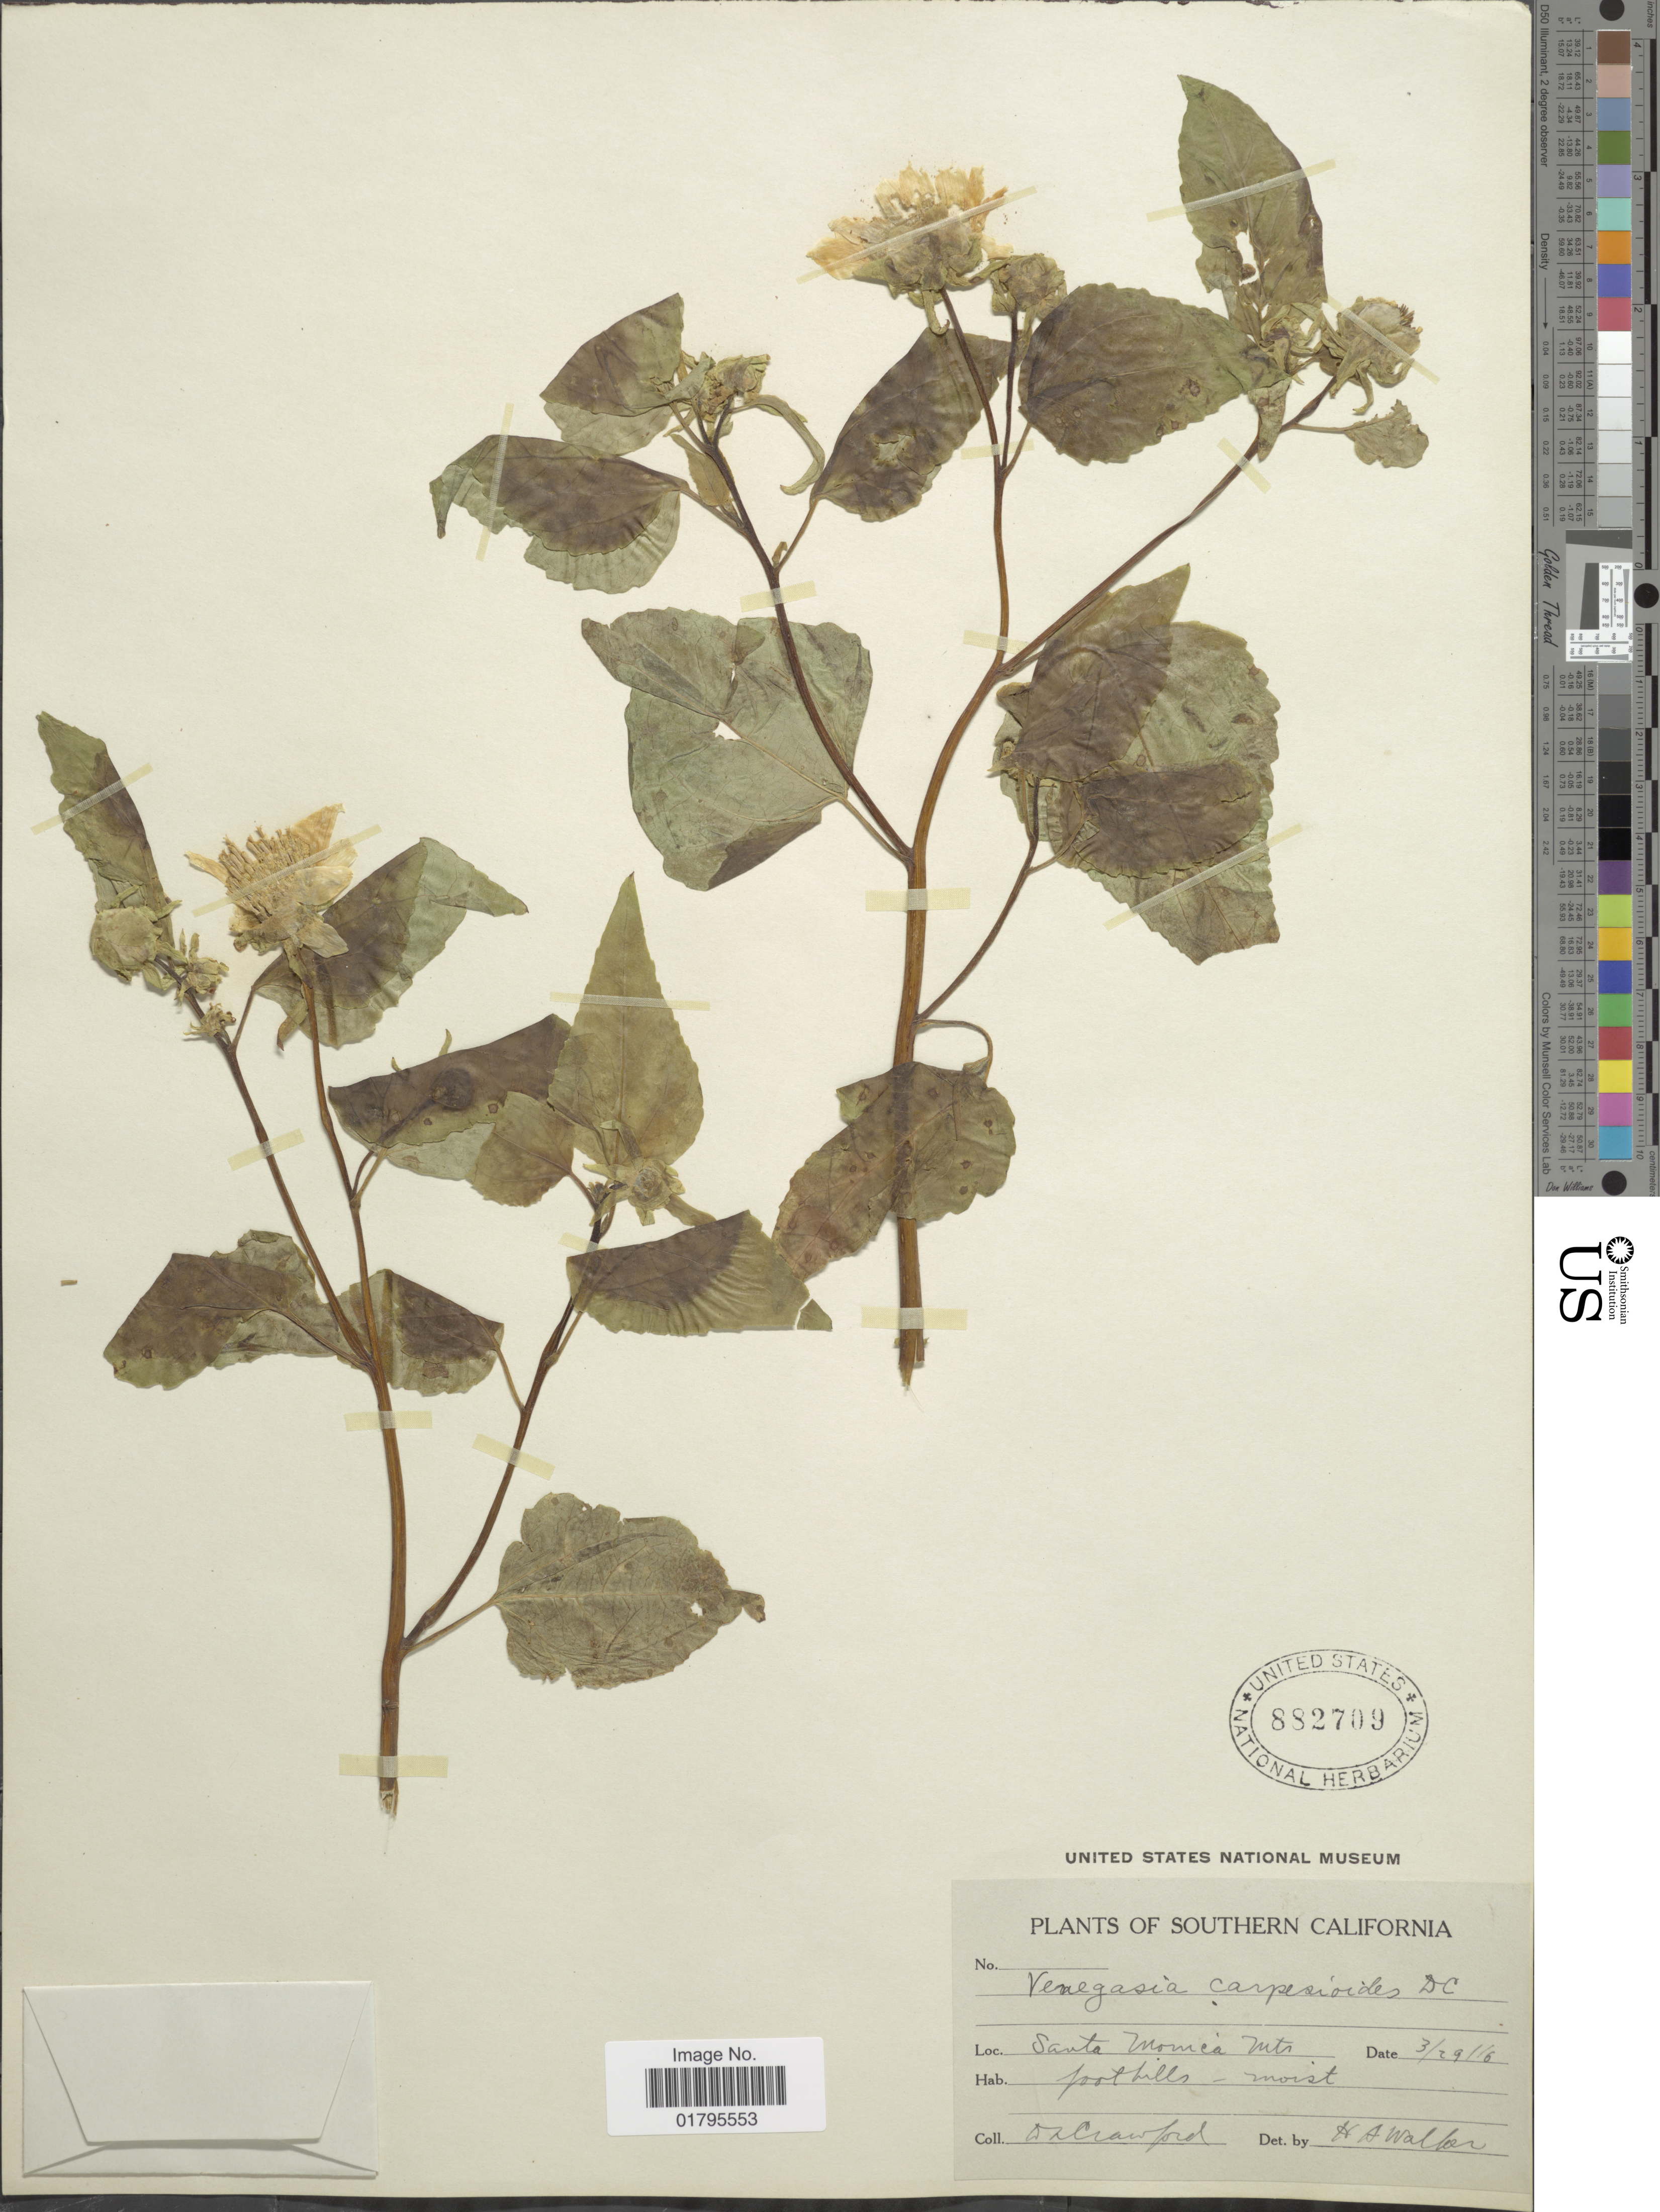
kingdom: Plantae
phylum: Tracheophyta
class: Magnoliopsida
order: Asterales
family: Asteraceae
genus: Venegasia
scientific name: Venegasia carpesioides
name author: DC.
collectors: D. L. Crawford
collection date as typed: Transcribed d/m/y: 29/3/16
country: United States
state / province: California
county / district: Los Angeles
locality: Southern California, Santa Monica Mts.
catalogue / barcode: US 882709